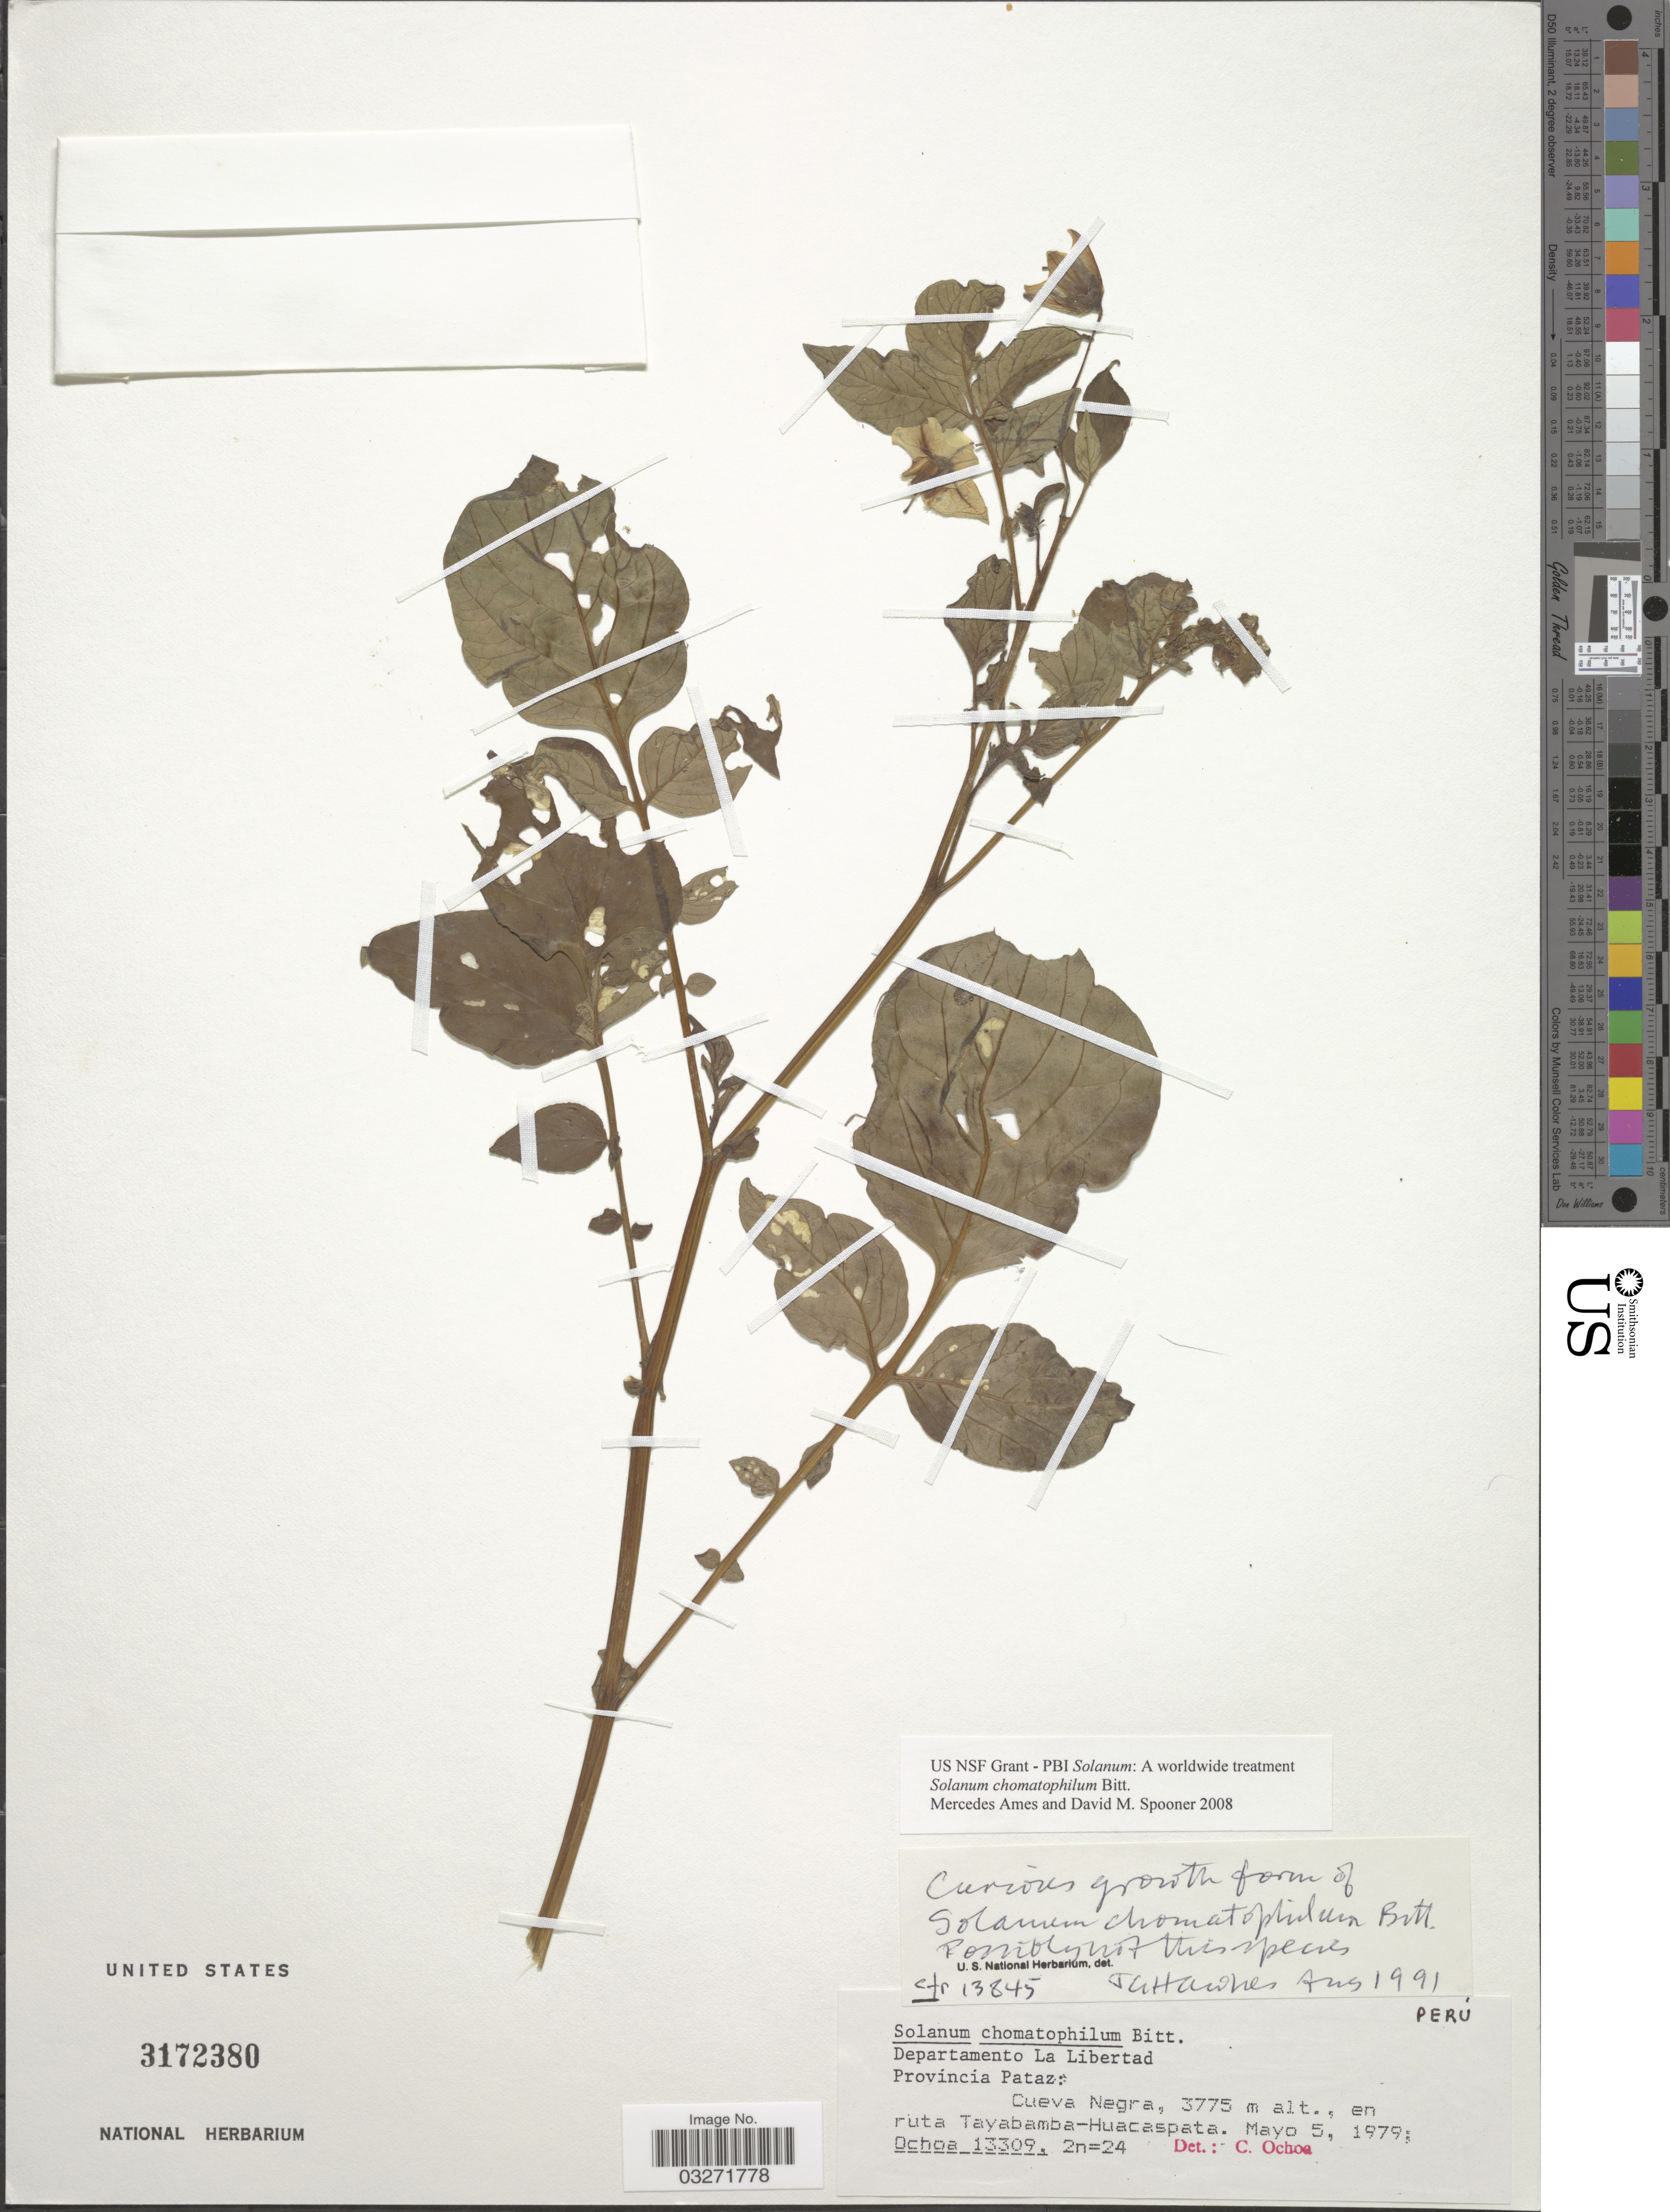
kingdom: Plantae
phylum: Tracheophyta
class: Magnoliopsida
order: Solanales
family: Solanaceae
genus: Solanum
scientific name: Solanum chomatophilum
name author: Bitter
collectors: -. Ochoa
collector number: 13309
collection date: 1979-05-05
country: Peru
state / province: La Libertad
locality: Departamento La Libertad. Provincia Pataz: Cueva Negra, en ruta Tayabamba-Huacaspata.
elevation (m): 3775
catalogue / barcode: US 3172380